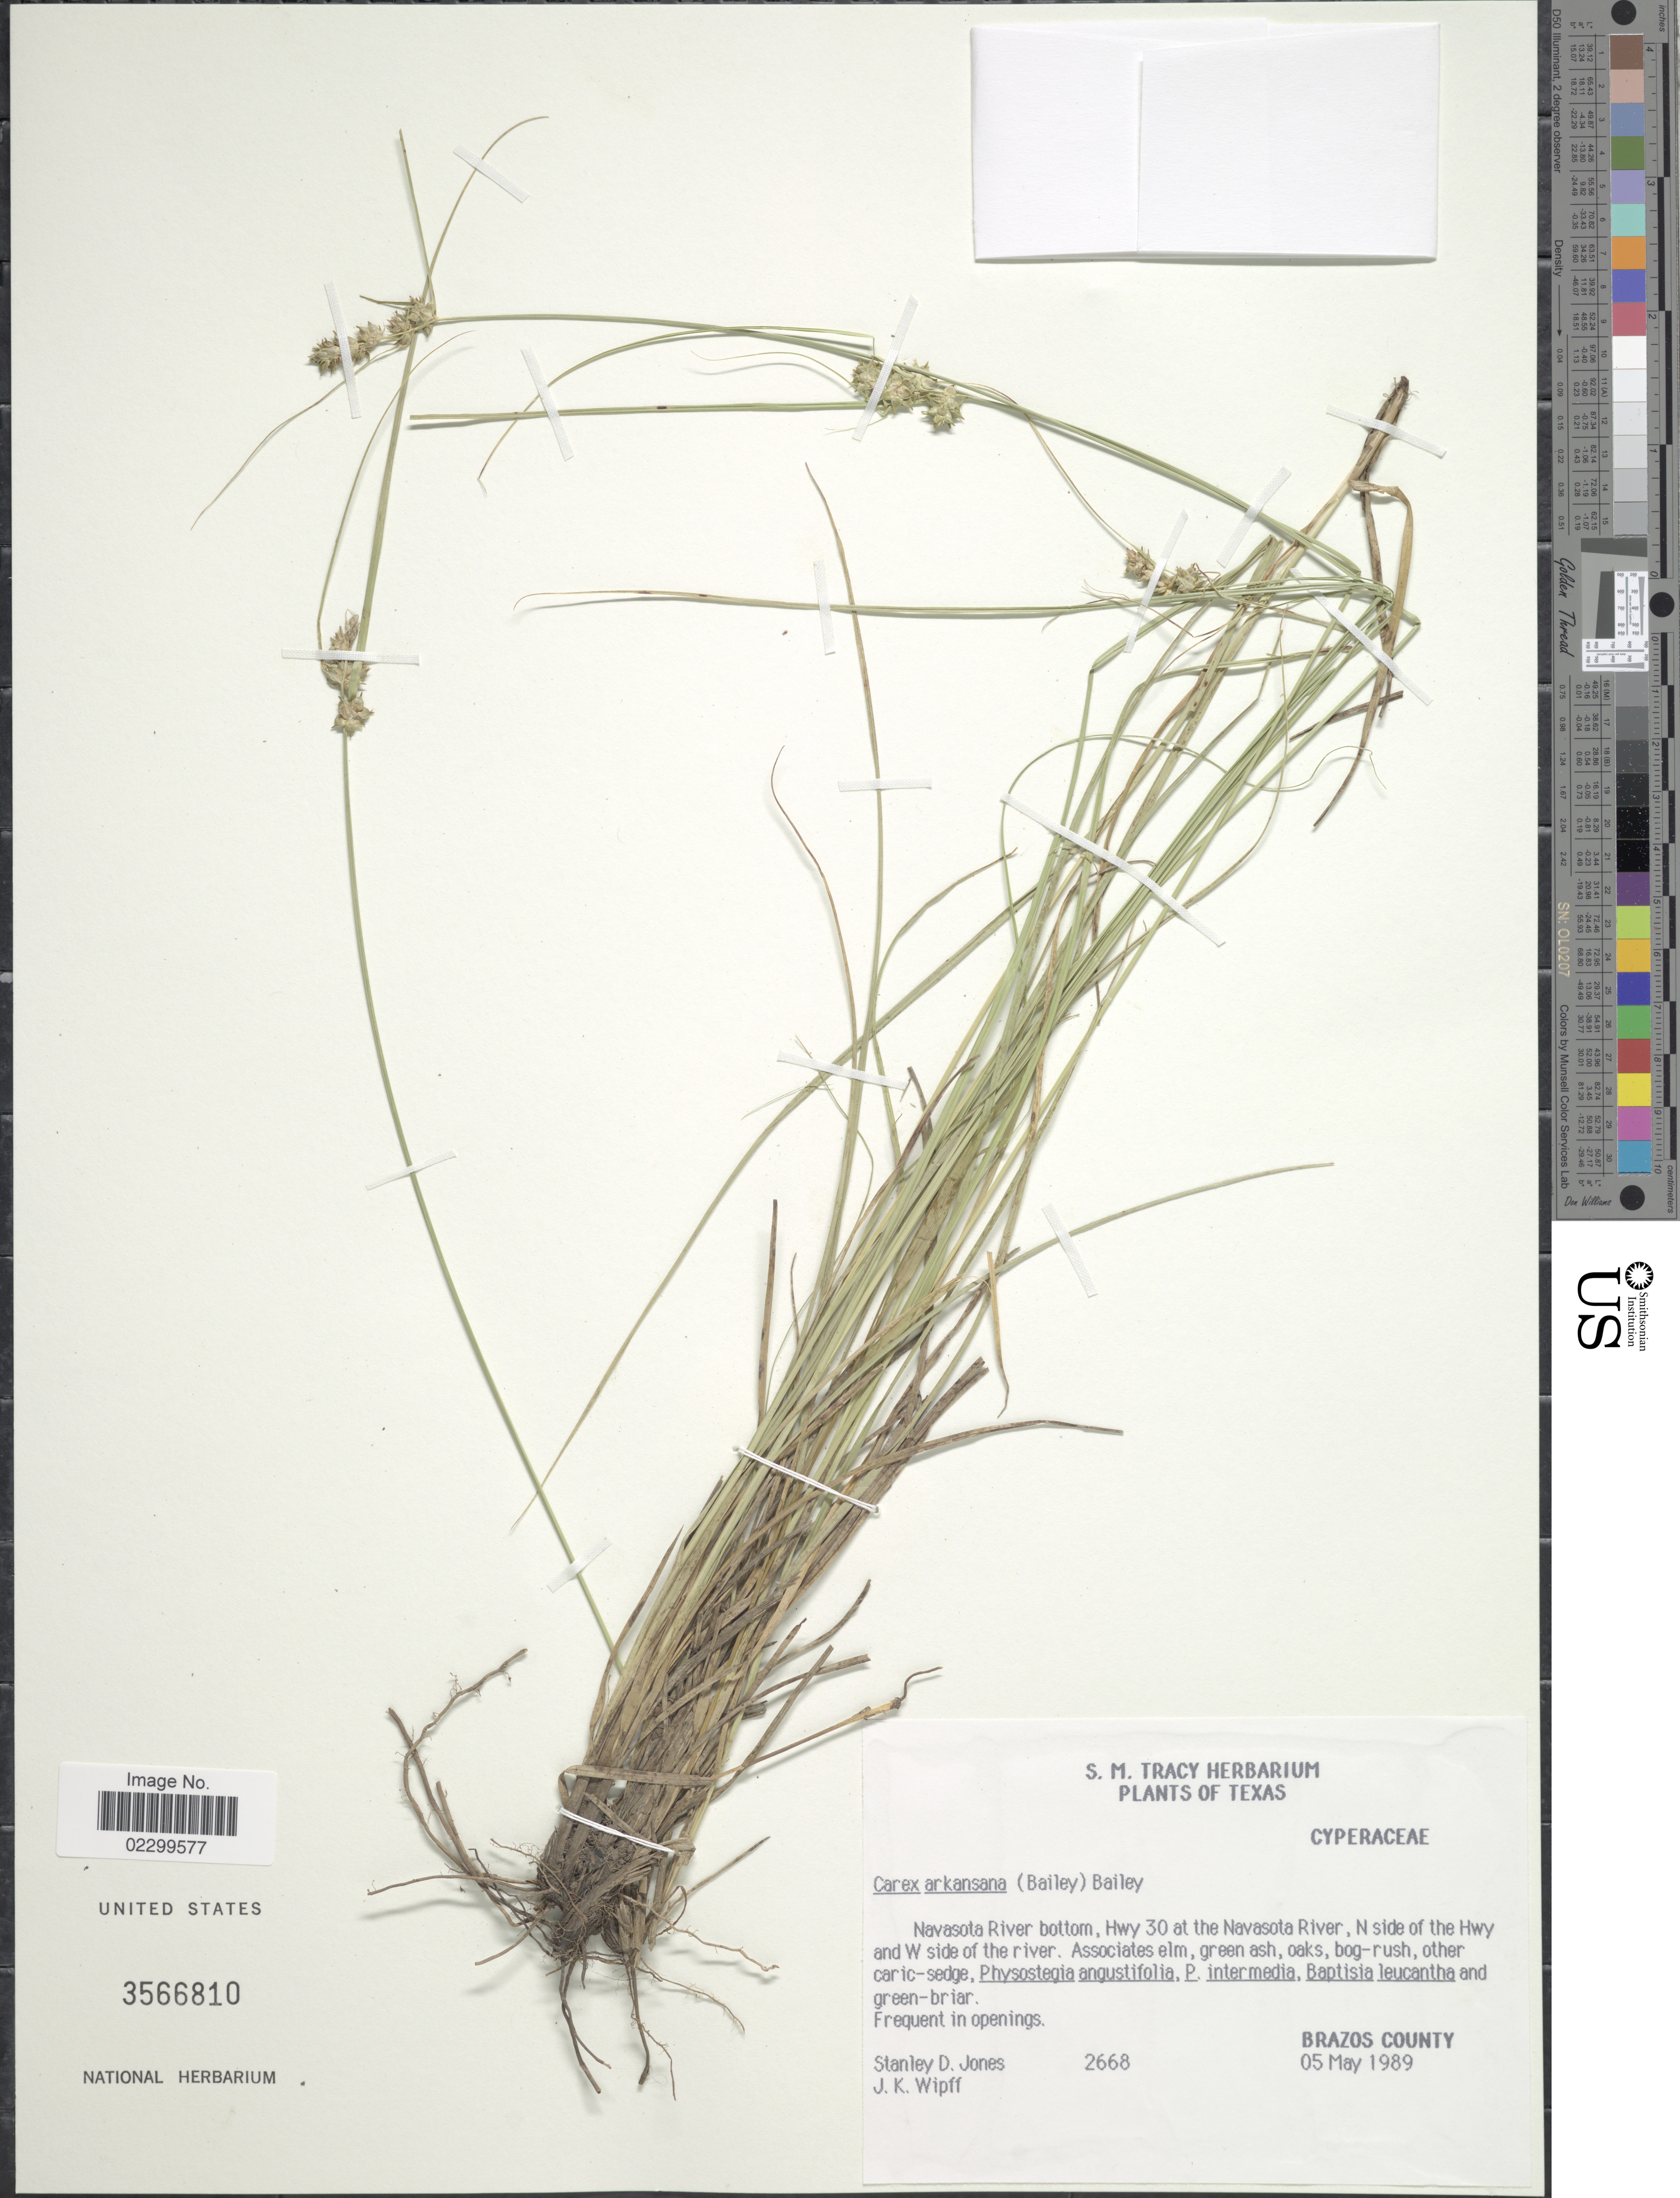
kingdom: Plantae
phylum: Tracheophyta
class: Liliopsida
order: Poales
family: Cyperaceae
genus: Carex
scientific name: Carex arkansana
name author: (L.H. Bailey) L.H. Bailey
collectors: S. D. Jones & J. K. Wipff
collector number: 2668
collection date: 1989-05-05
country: United States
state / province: Texas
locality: Navasota River bottom, Hwy 30 at the Navasota River, N side of the Hwy and W side of the river, Brazos County.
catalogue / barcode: US 356810